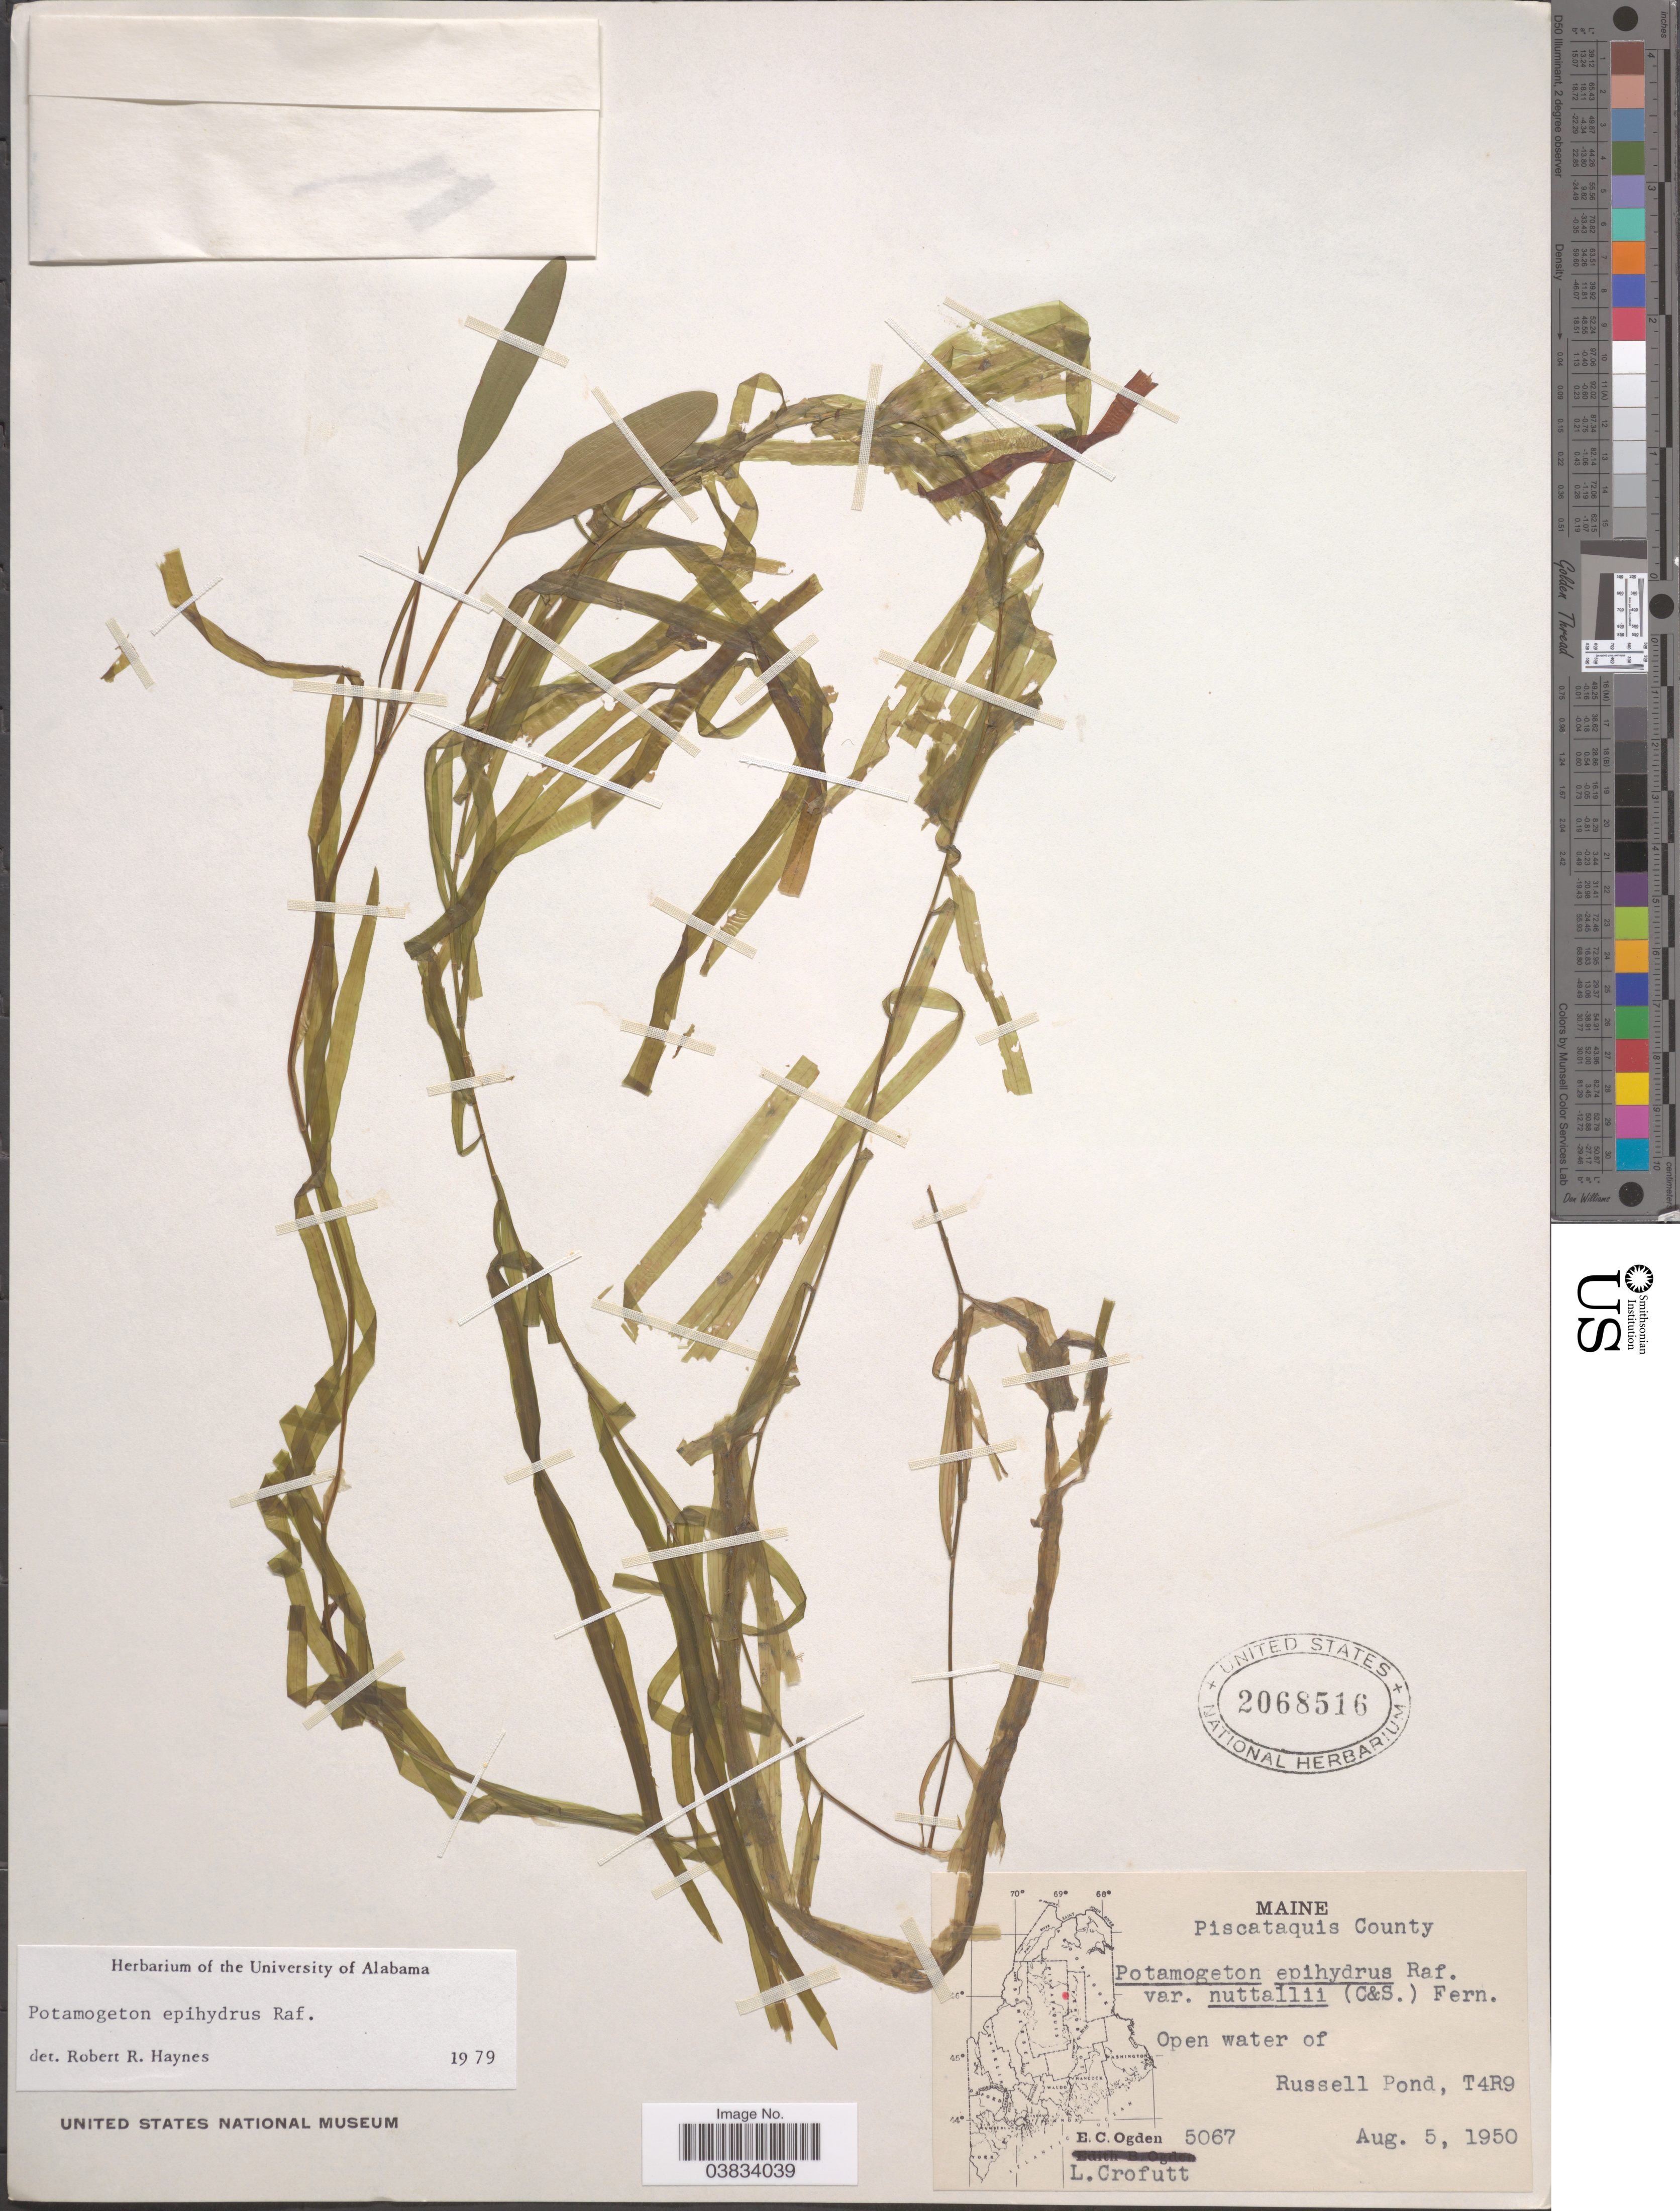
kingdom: Plantae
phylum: Tracheophyta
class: Liliopsida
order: Alismatales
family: Potamogetonaceae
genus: Potamogeton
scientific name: Potamogeton epihydrus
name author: Raf.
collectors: E. Ogden & L. Crofutt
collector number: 5067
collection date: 1950-08-05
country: United States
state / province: Maine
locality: Piscataquis County. Russell Pond, T4R9.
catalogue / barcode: US 2068516